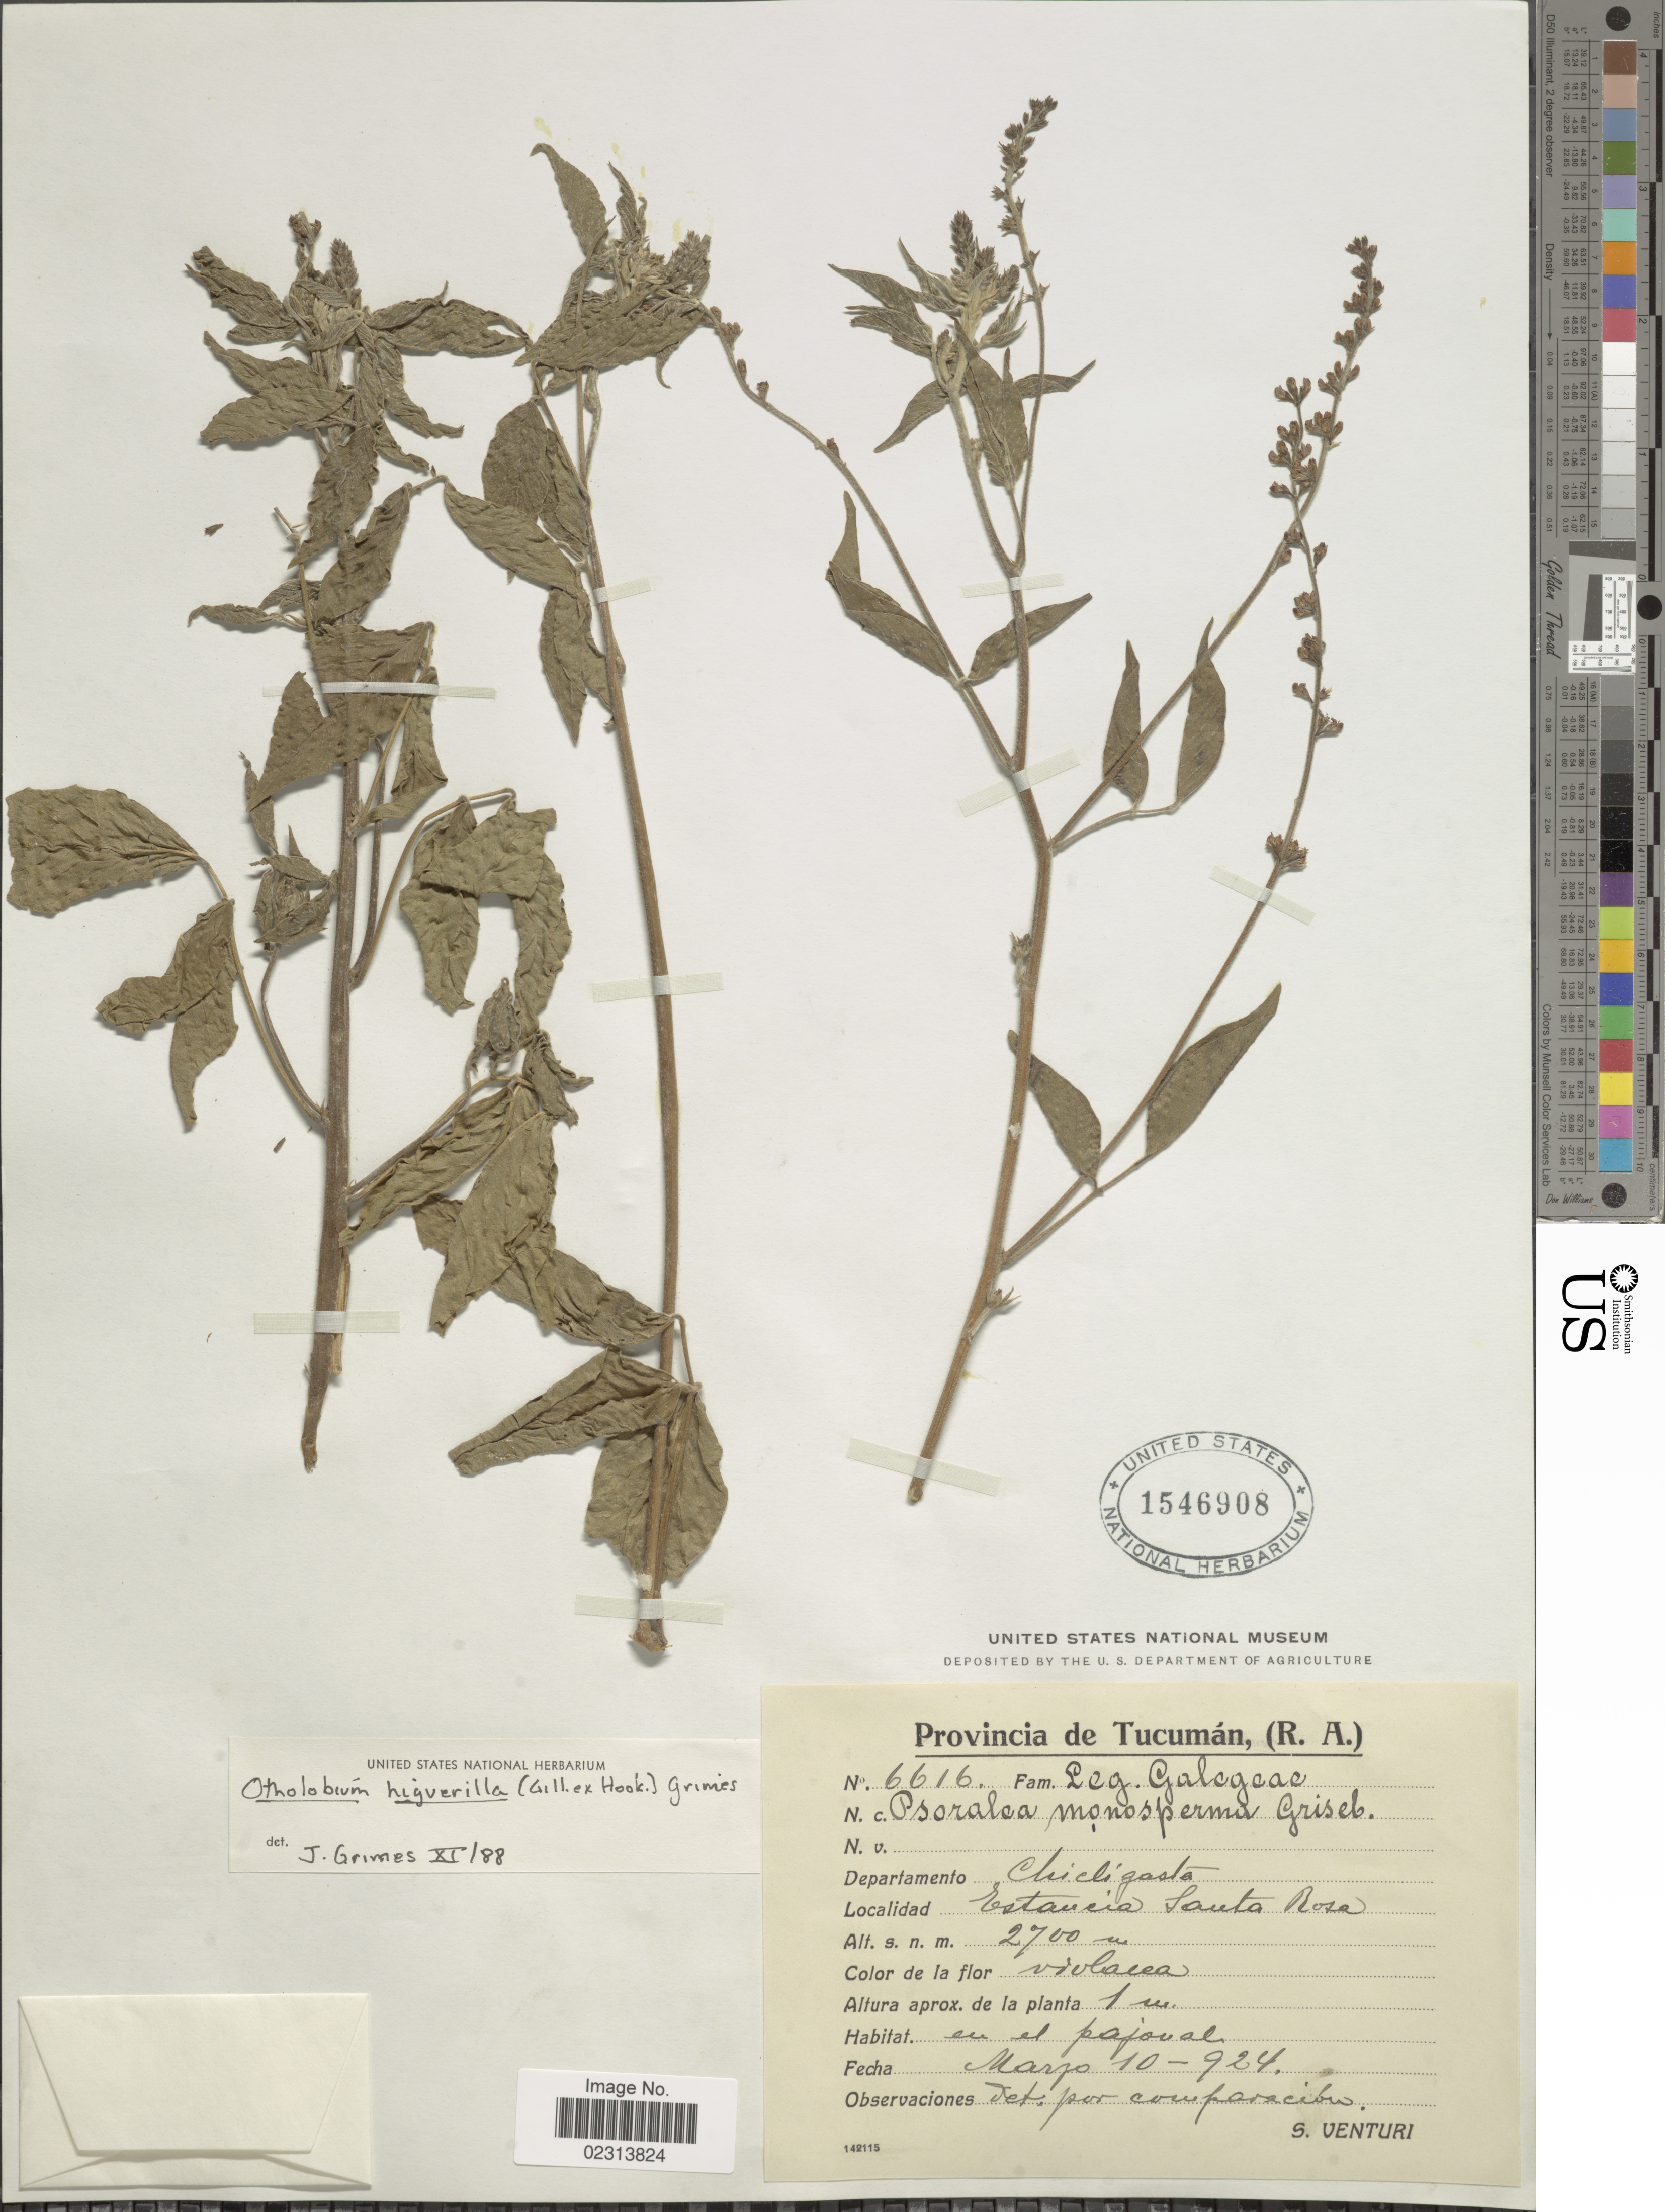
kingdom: Plantae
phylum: Tracheophyta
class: Magnoliopsida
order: Fabales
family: Fabaceae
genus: Otholobium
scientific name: Otholobium higuerilla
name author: (Gillies ex Hook.) J.W. Grimes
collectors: S. Venturi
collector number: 6616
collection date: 1924-03-10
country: Argentina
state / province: Tucuman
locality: Provincia de Tucuman (R. A.) Departamento Chicligasta, Estancia Santa Rosa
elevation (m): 2700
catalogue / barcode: US 1546908